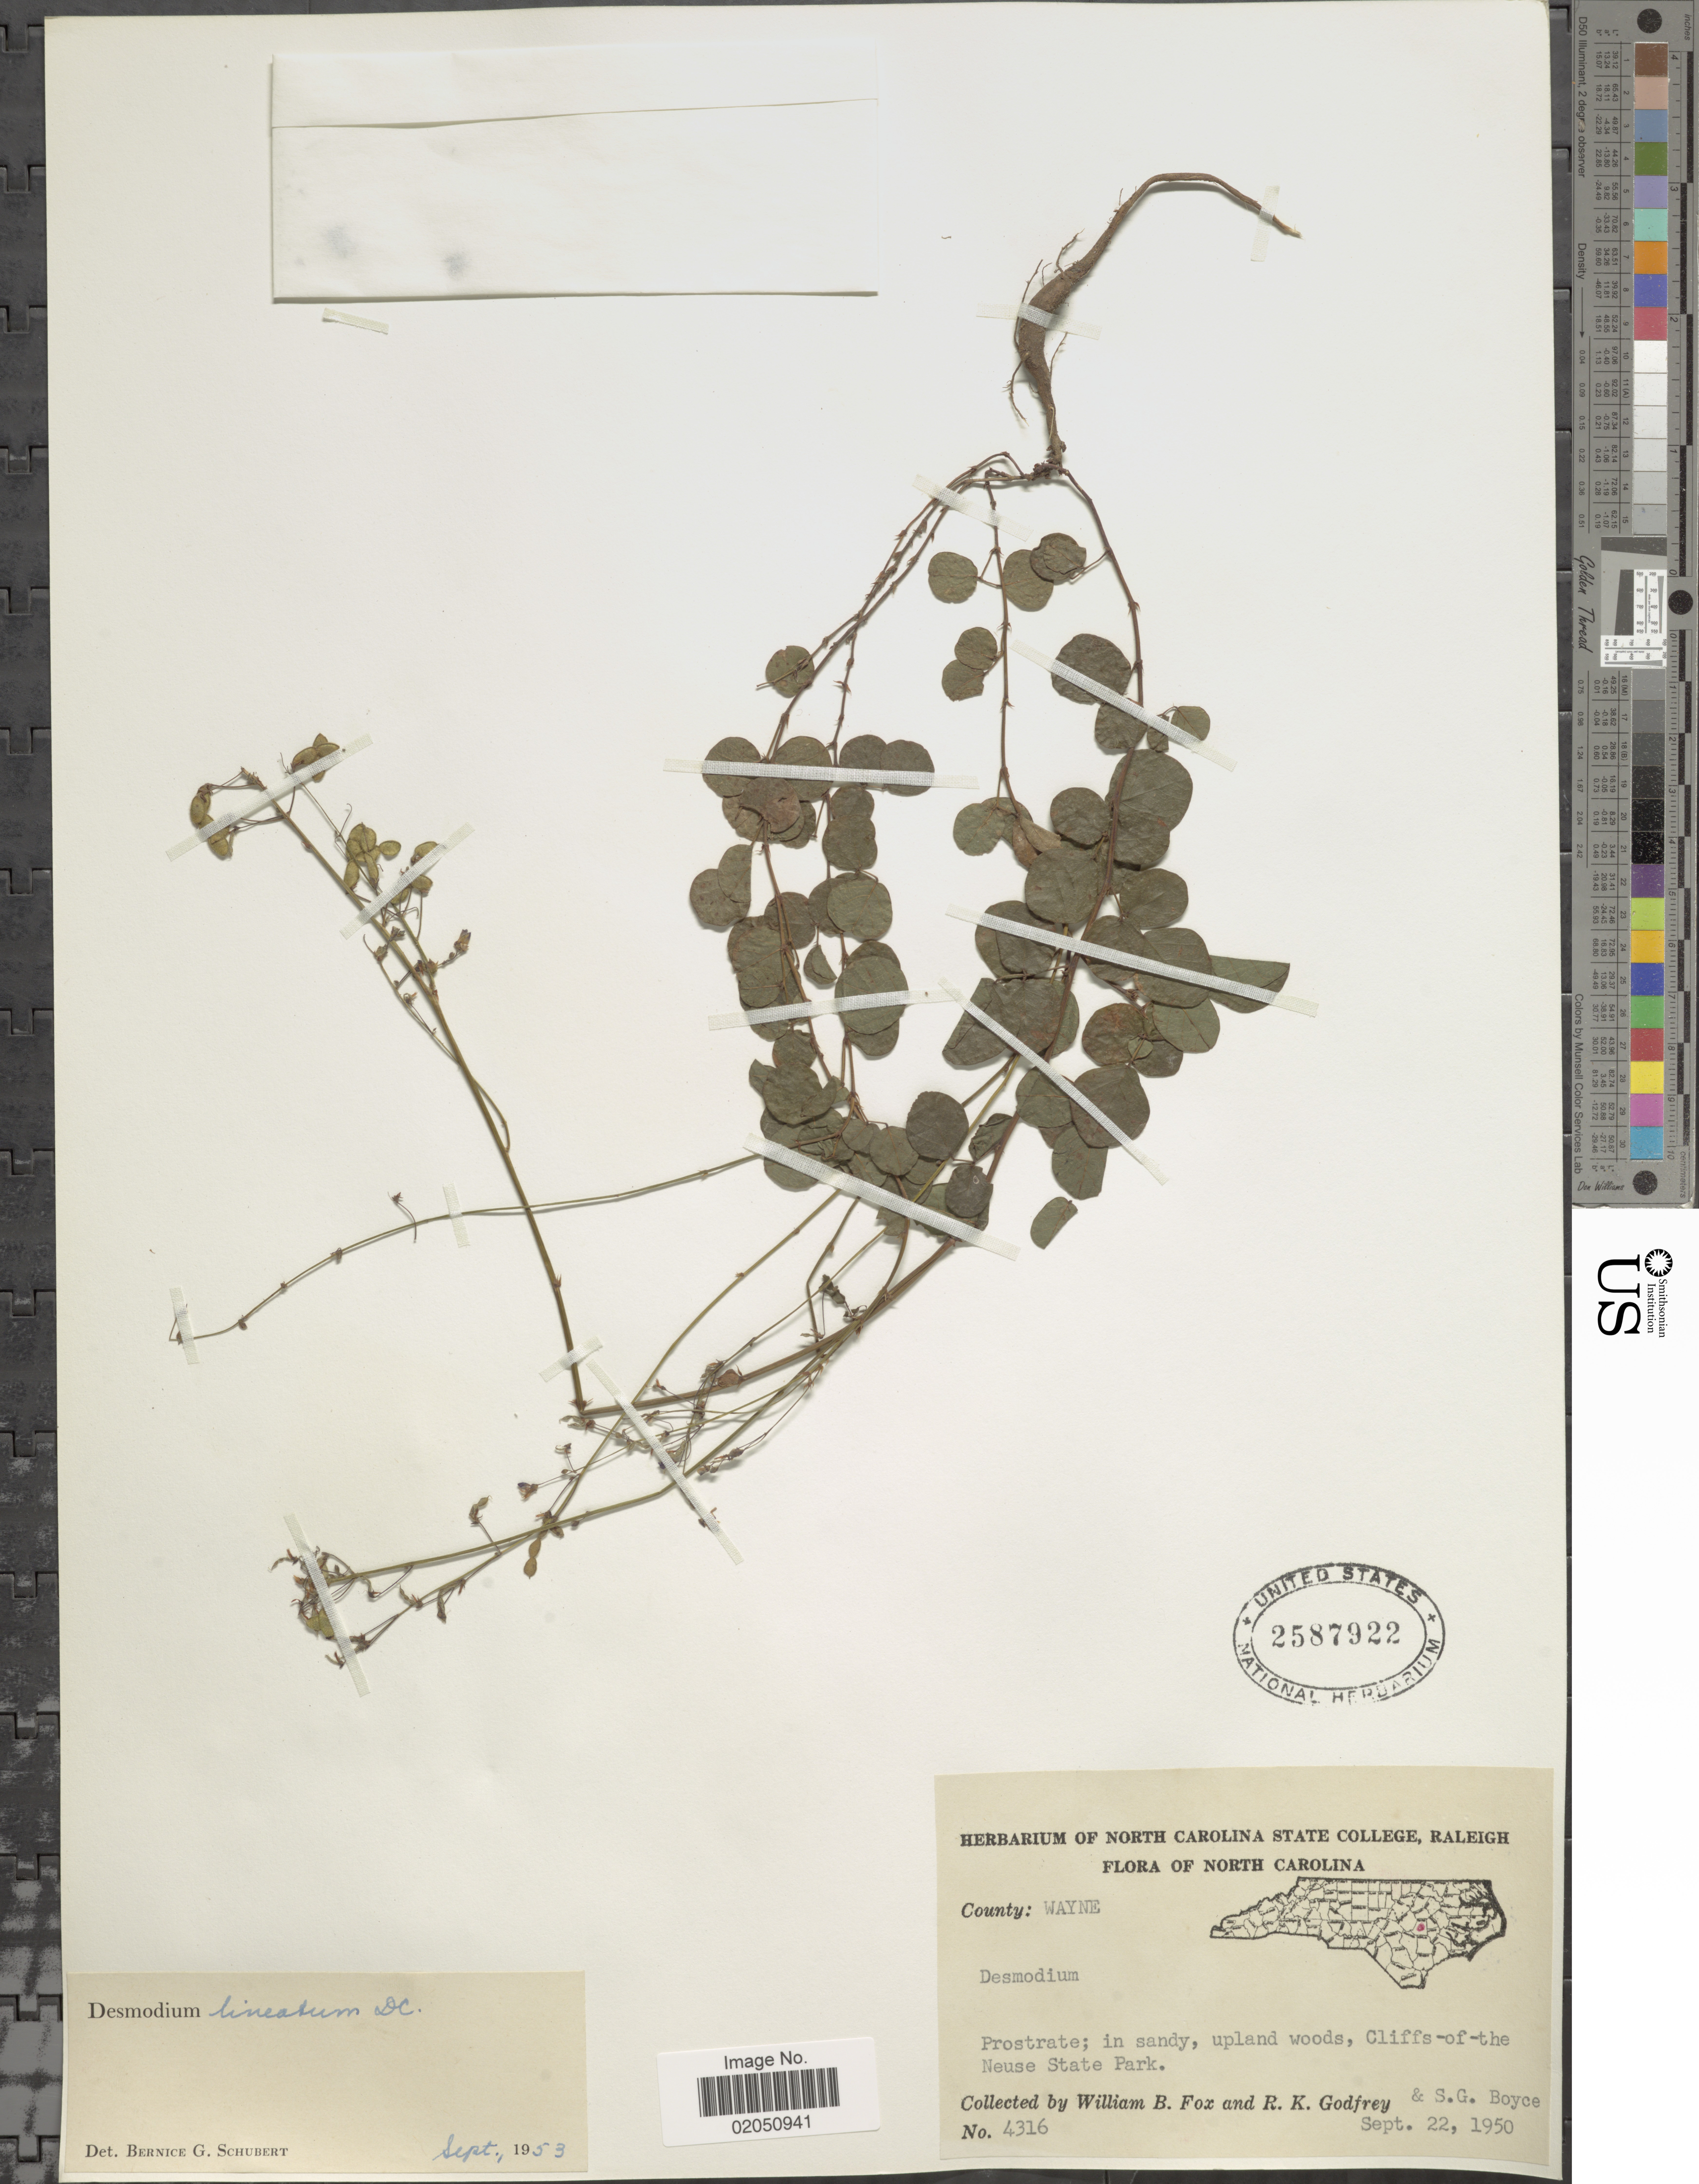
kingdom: Plantae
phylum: Tracheophyta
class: Magnoliopsida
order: Fabales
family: Fabaceae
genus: Desmodium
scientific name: Desmodium lineatum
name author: DC.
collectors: W. B. Fox, R. K. Godfrey & S. Boyce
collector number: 4316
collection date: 1950-09-22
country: United States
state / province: North Carolina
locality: County: Wayne, Prostrate; in sandy, upland woods, Cliffs-of-the Neuse State Park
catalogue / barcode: US 2587922